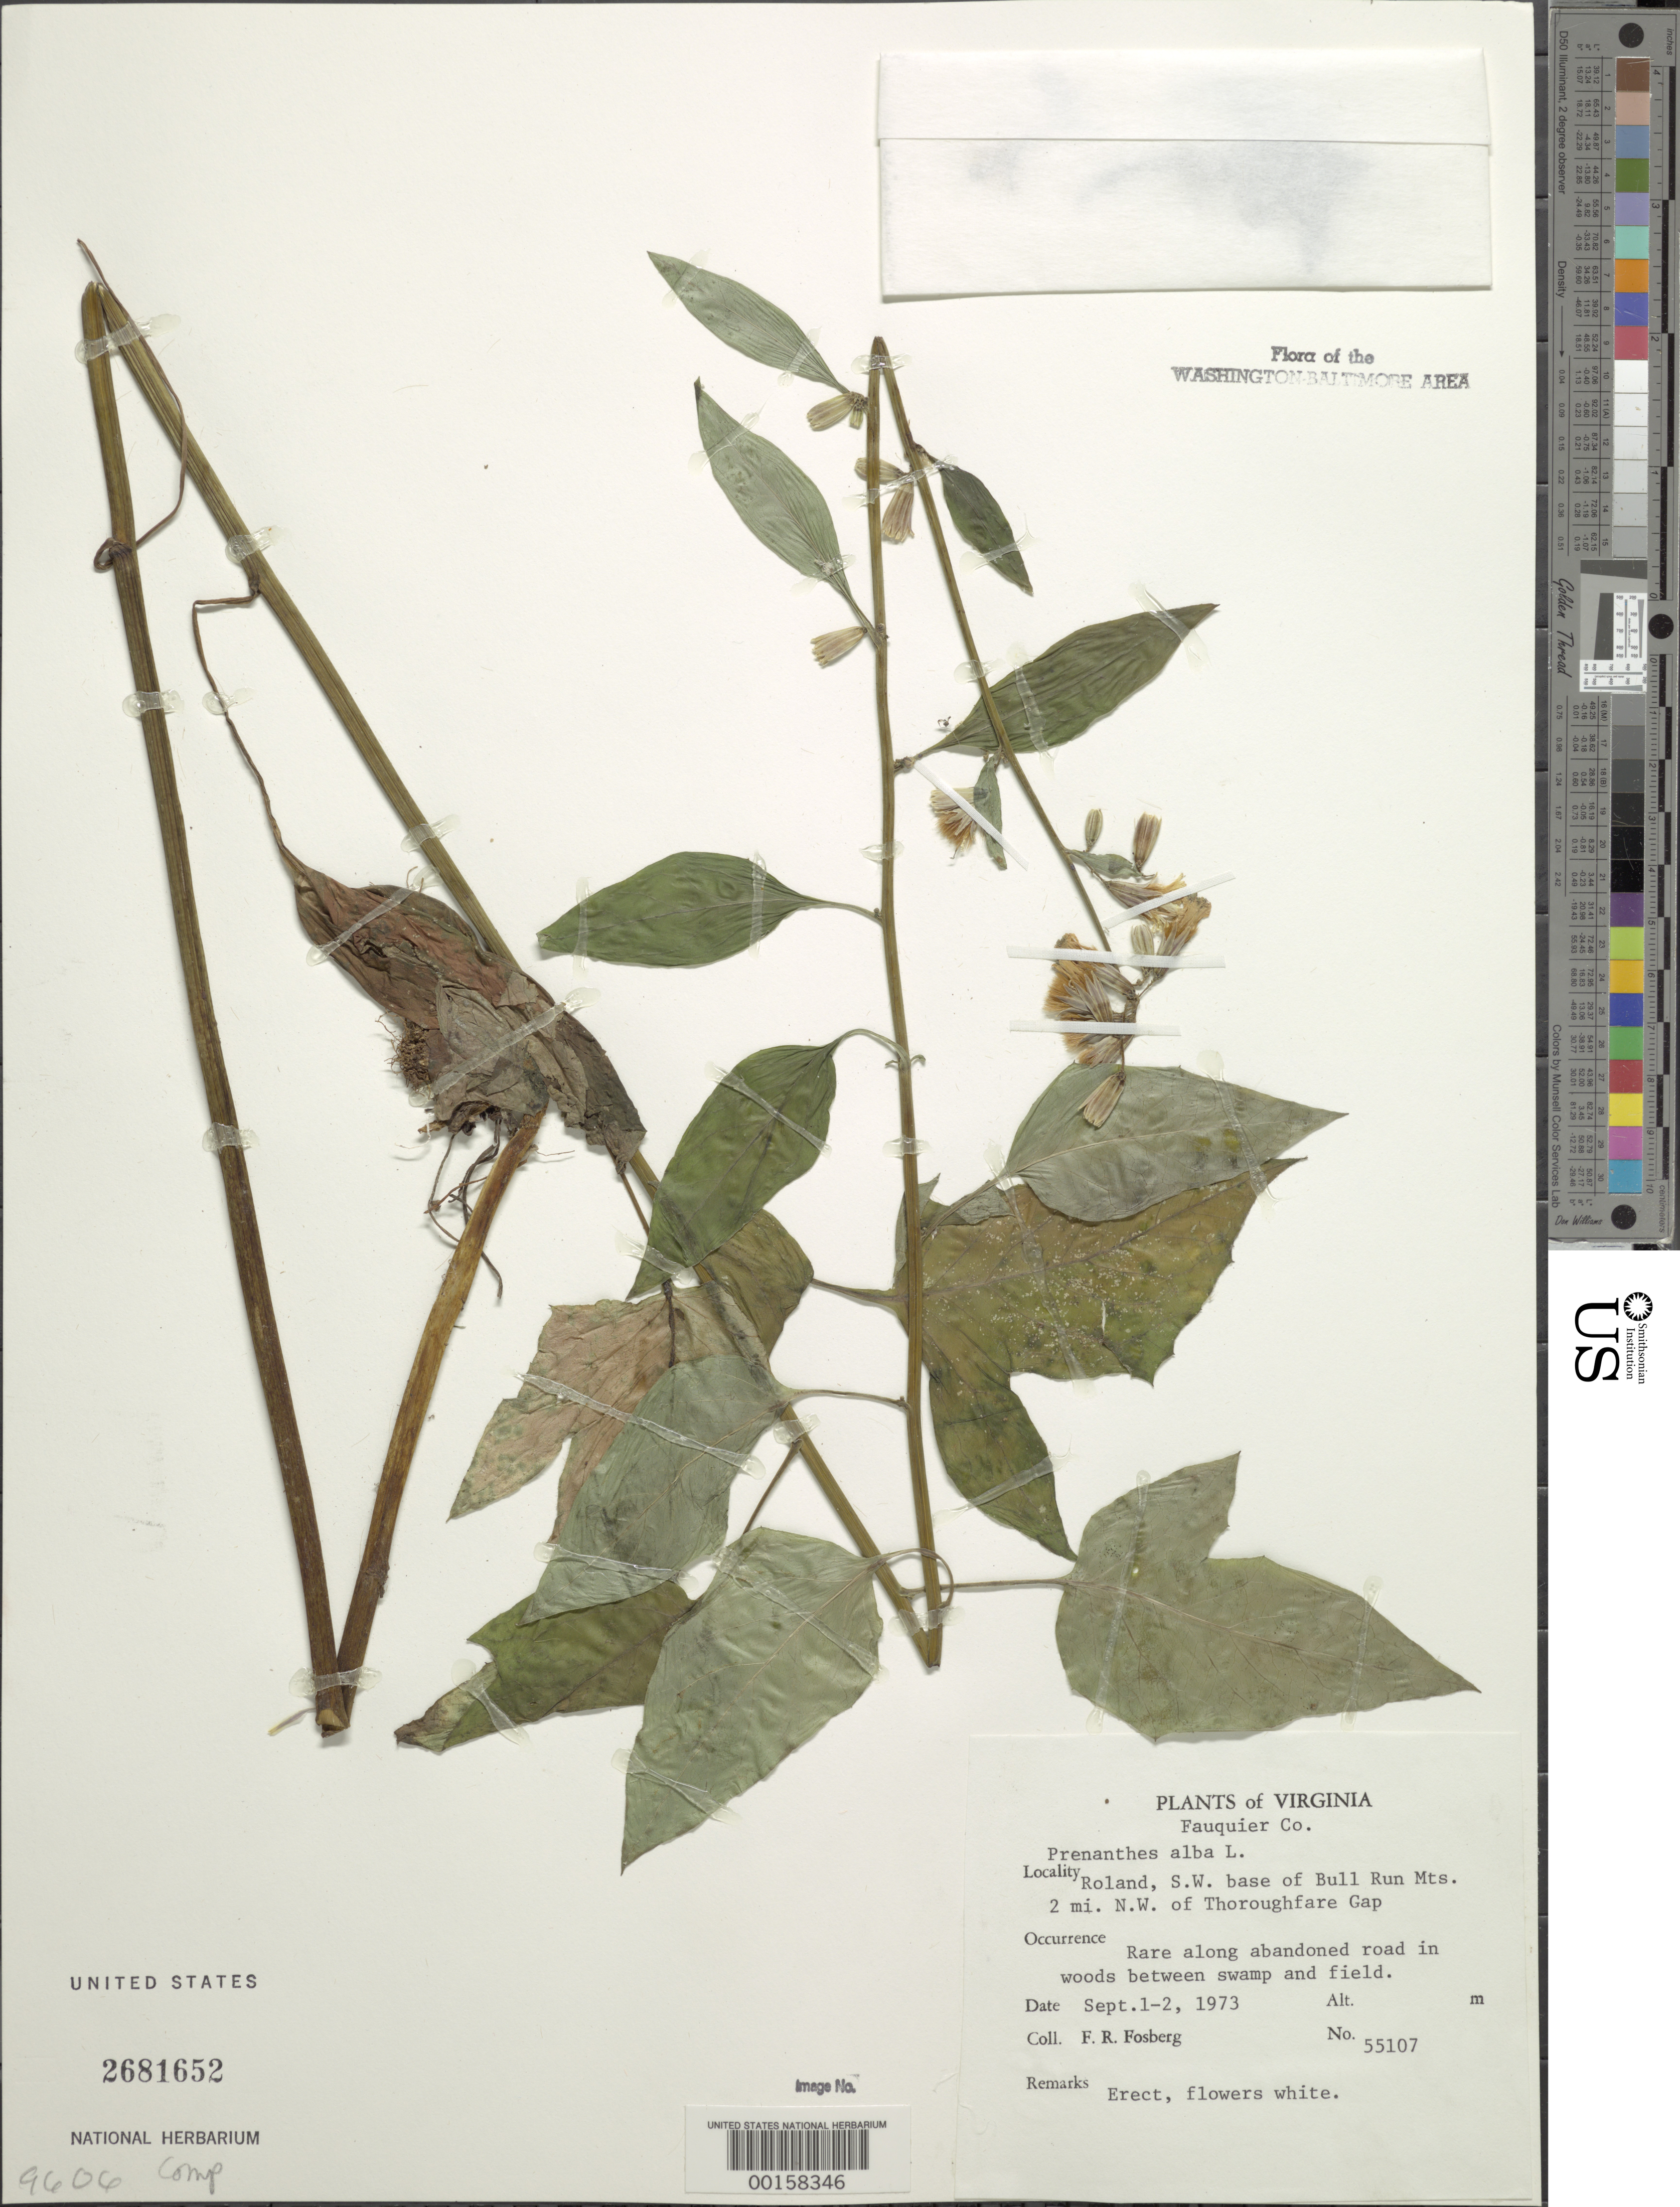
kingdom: Plantae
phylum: Tracheophyta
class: Magnoliopsida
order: Asterales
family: Asteraceae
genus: Nabalus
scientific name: Nabalus albus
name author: (L.) Hook.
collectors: F. R. Fosberg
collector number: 55107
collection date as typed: -1 Sep 1973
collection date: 1973-09-01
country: United States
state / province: Virginia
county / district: Fauquier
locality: Roland NW of Thorofare Gap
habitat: Road in woods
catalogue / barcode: US 2681652